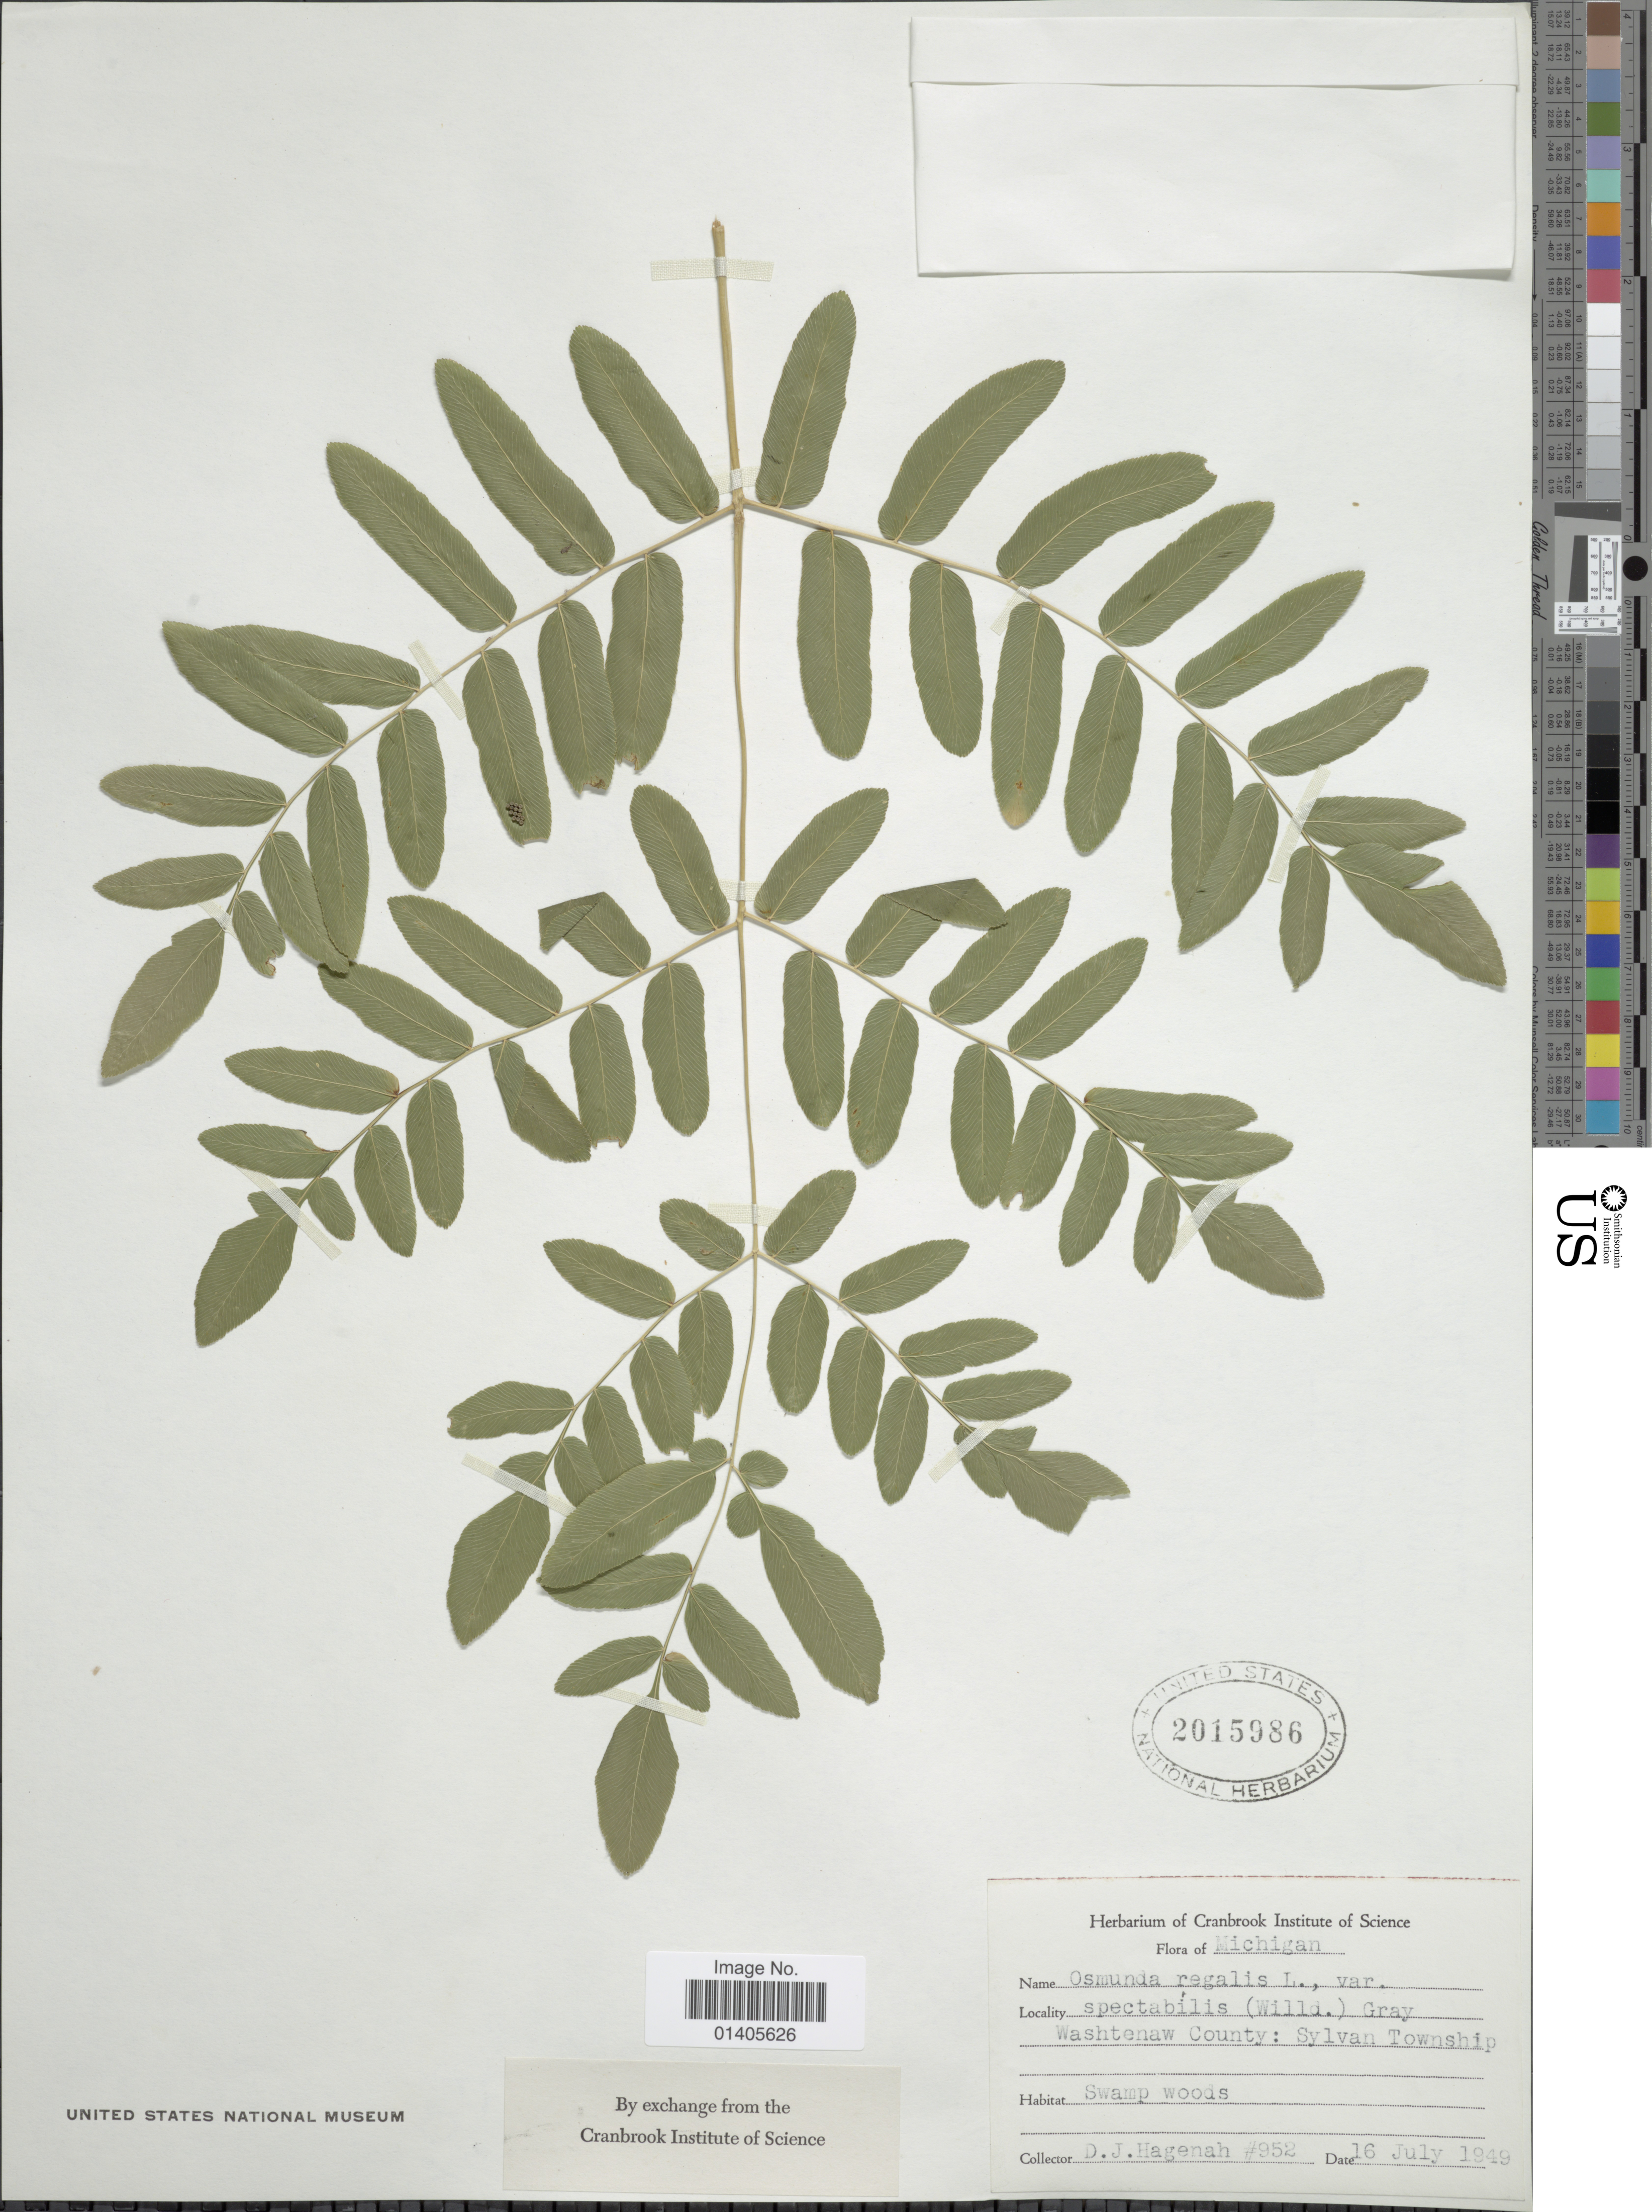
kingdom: Plantae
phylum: Tracheophyta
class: Polypodiopsida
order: Osmundales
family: Osmundaceae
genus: Osmunda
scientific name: Osmunda regalis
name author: L.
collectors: D. Hagenah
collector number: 952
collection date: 1949-07-16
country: United States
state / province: Michigan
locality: Washtenaw County: Sylvan Township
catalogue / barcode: US 2015986